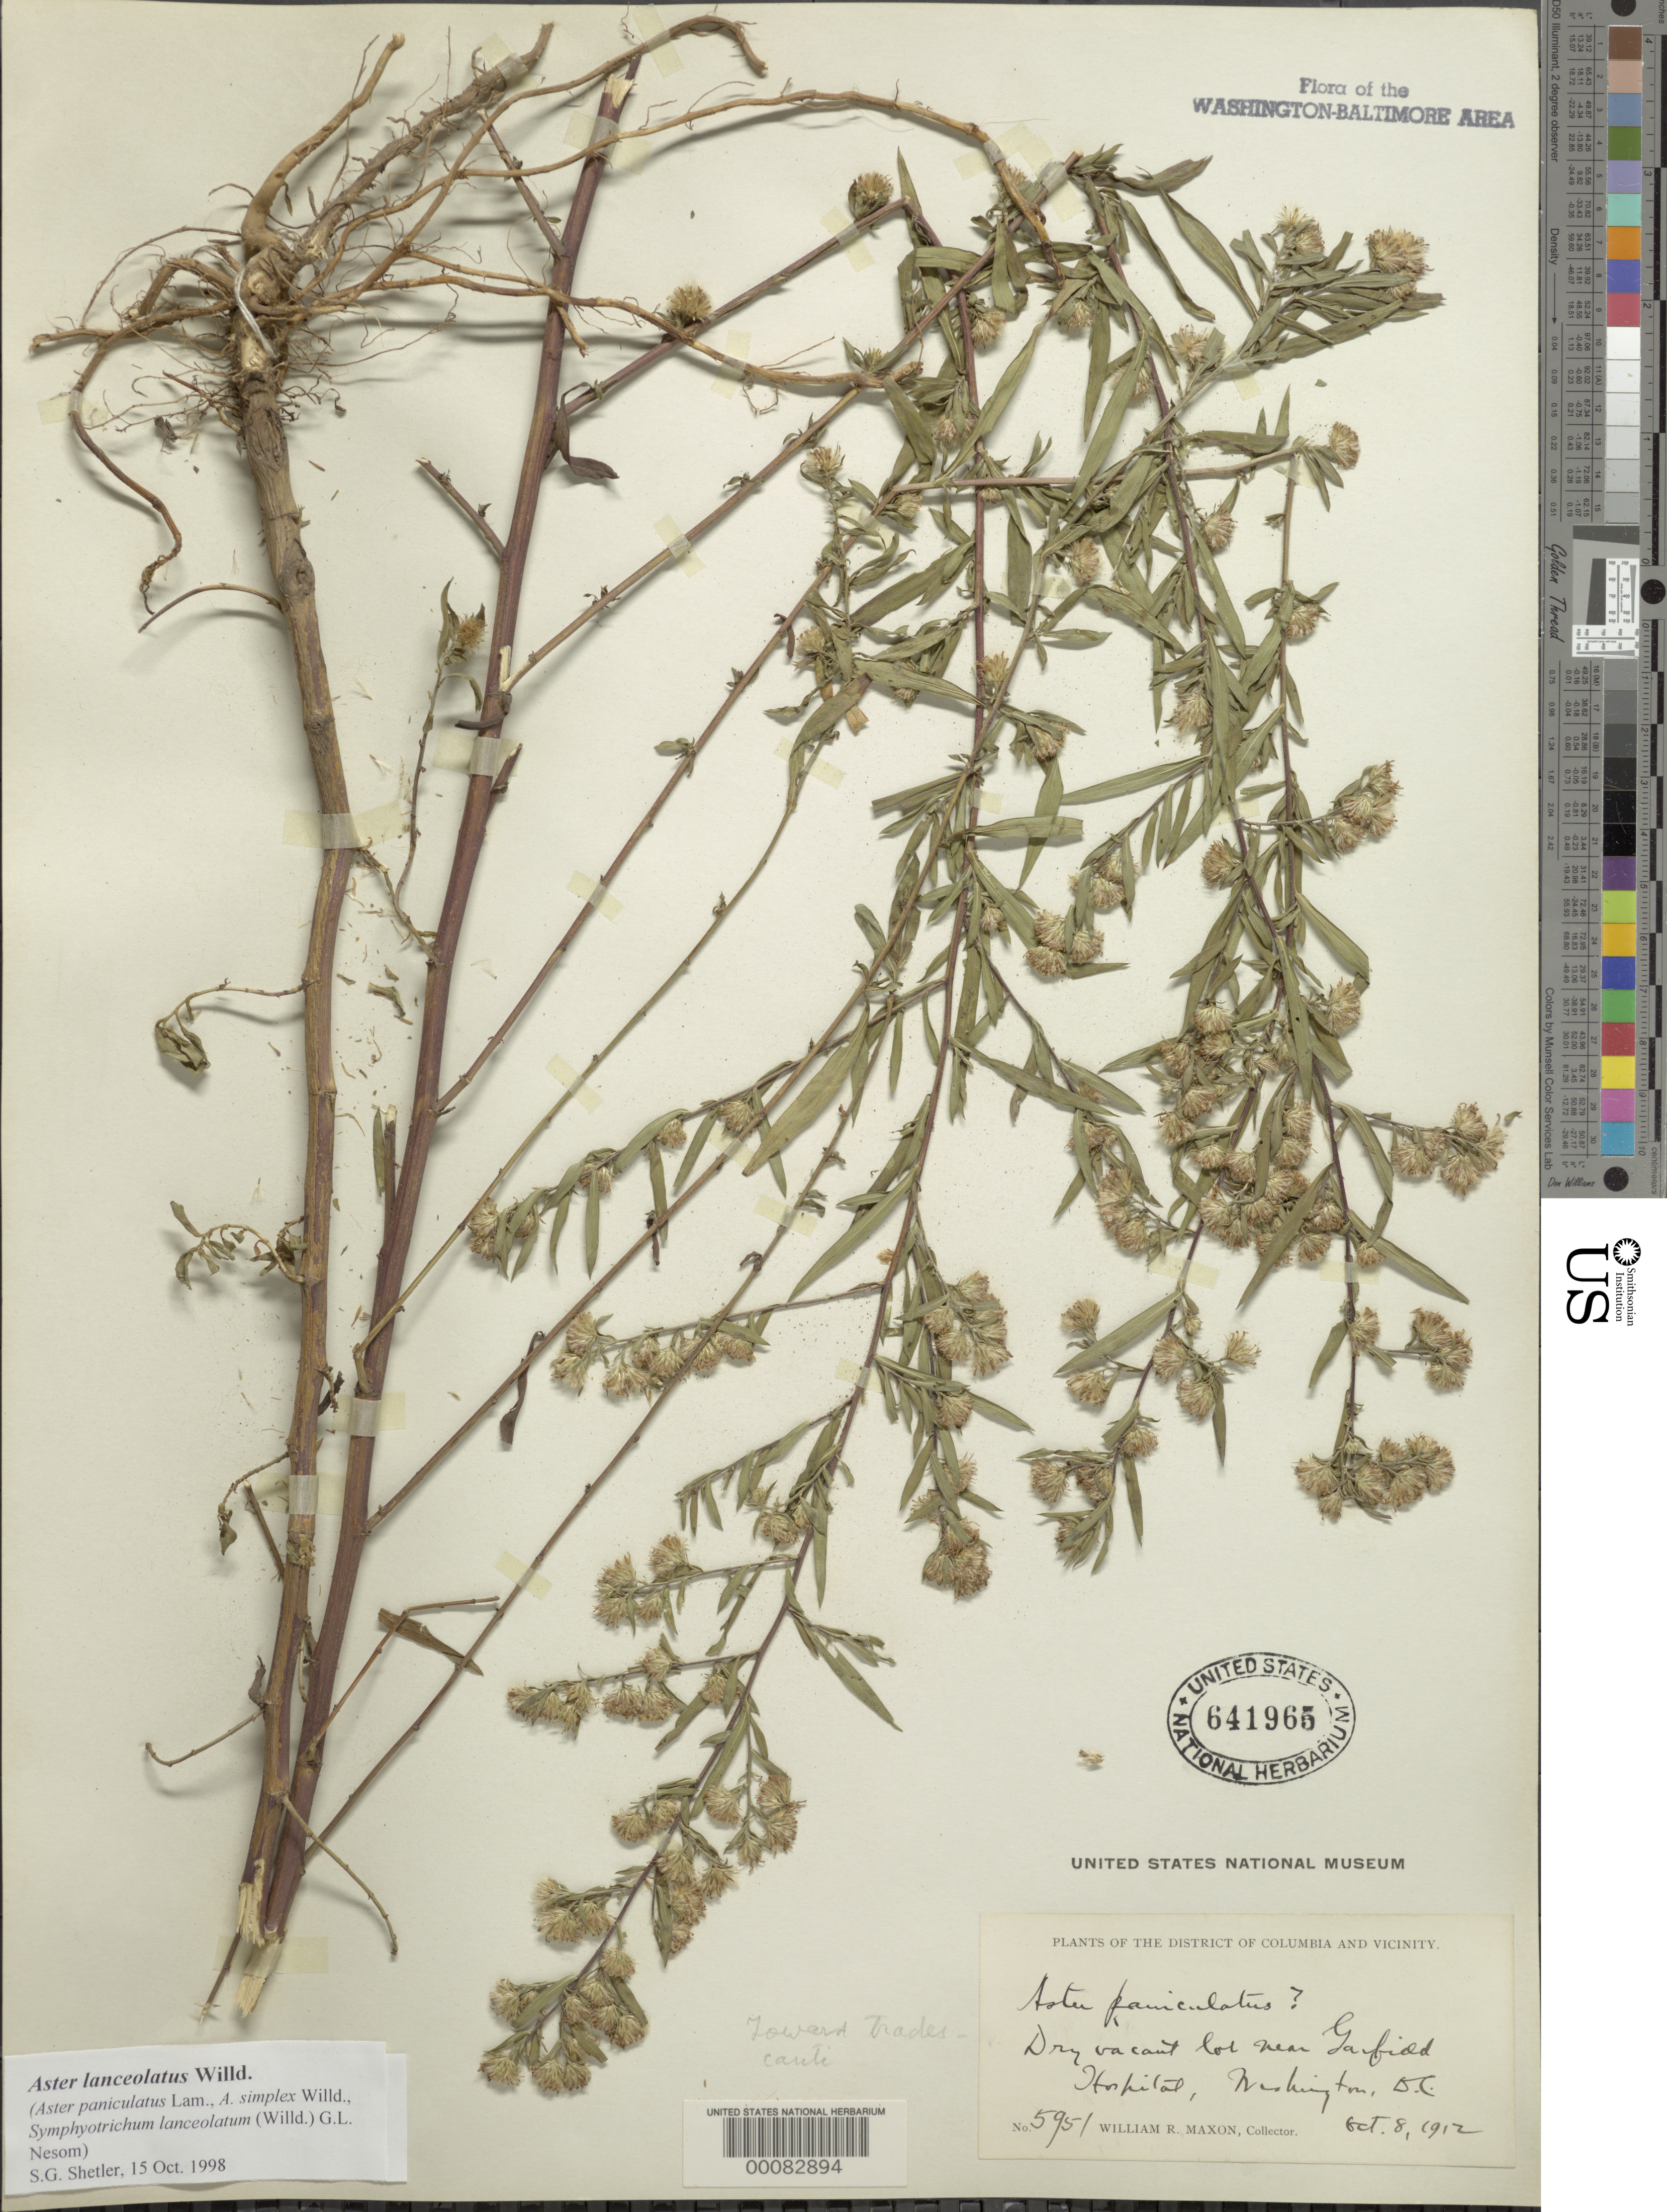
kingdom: Plantae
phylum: Tracheophyta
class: Magnoliopsida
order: Asterales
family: Asteraceae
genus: Symphyotrichum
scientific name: Symphyotrichum lanceolatum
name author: (Willd.) G.L. Nesom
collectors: W. R. Maxon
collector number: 5951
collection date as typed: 08 Oct 1912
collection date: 1912-10-08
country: United States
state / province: District of Columbia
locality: Garfield Hospital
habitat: Dry vacant lot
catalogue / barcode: US 641965